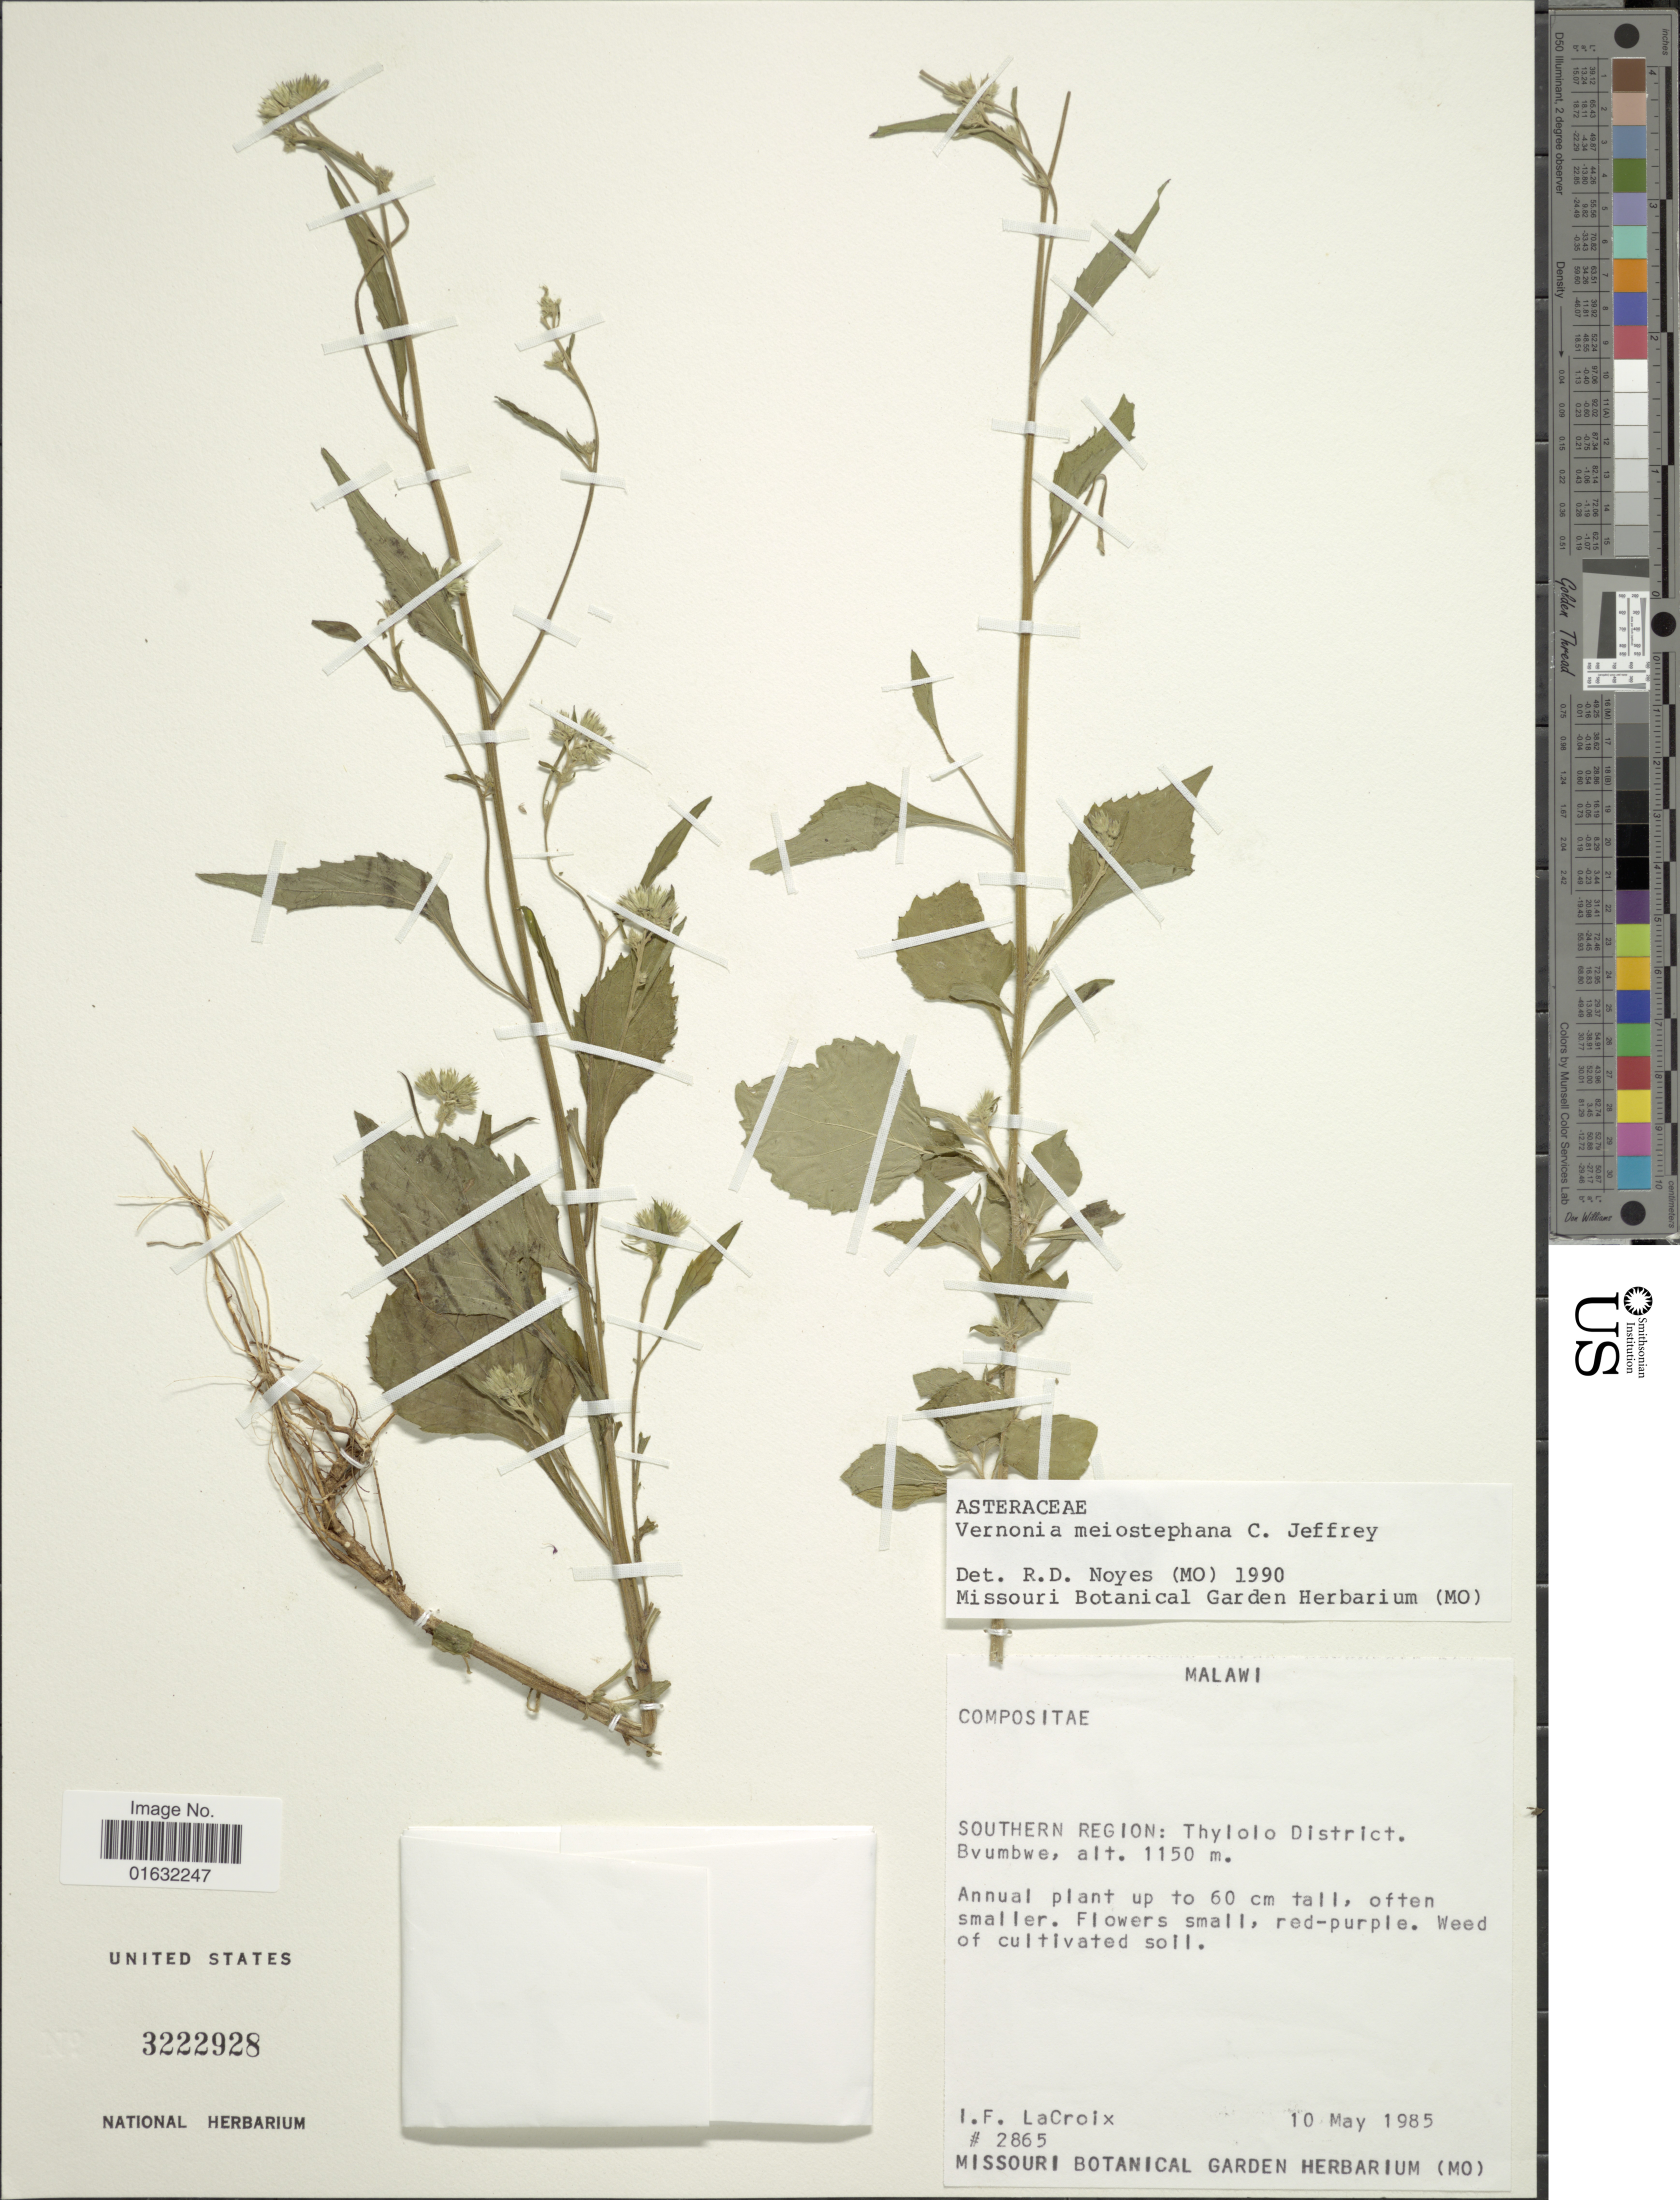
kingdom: Plantae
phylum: Tracheophyta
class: Magnoliopsida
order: Asterales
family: Asteraceae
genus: Cyanthillium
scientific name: Cyanthillium vernonioides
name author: (Muschl.) H. Rob.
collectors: I. la Croix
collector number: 2865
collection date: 1985-05-10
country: Malawi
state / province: Southern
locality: Thylolo District, Bvumbwe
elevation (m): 1150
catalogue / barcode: US 3222928